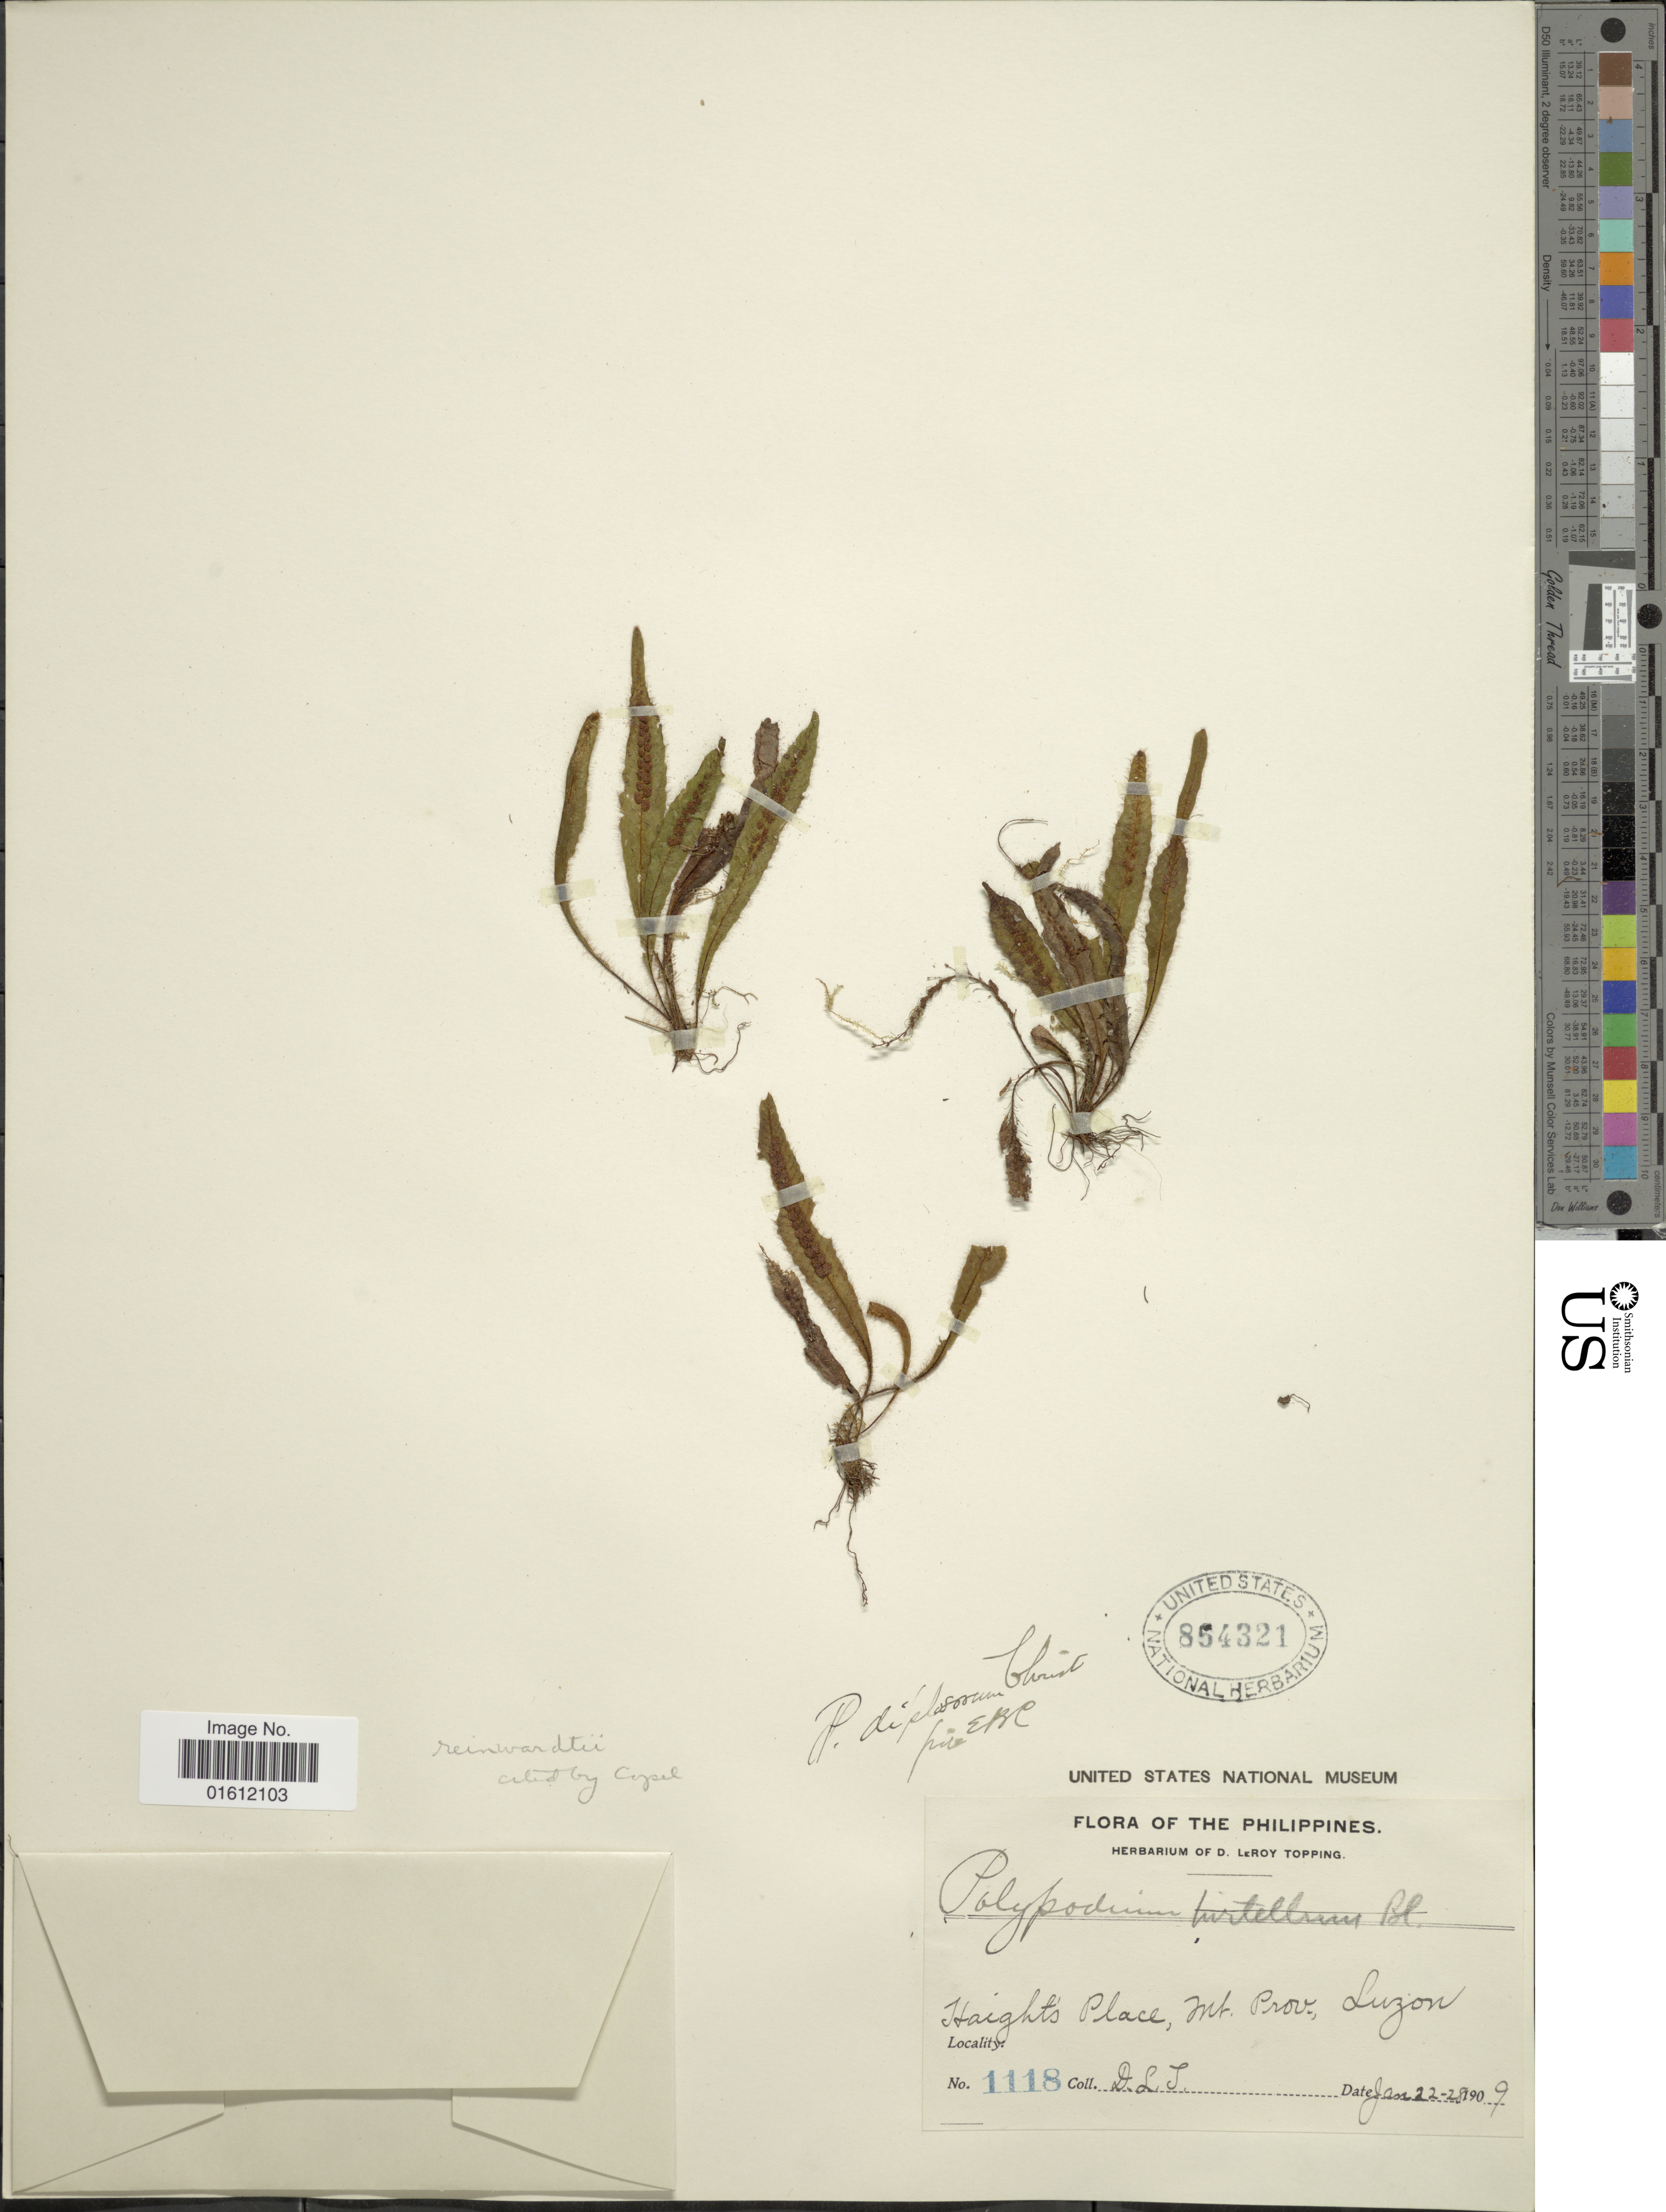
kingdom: Plantae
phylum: Tracheophyta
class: Polypodiopsida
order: Polypodiales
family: Polypodiaceae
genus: Oreogrammitis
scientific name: Oreogrammitis reinwardtii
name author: (Blume) Parris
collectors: D. L. Topping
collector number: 1118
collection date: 1909-01-22/1909-01-28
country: Philippines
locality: Haights Place, Mt Prov. Luzon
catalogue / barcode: US 854321